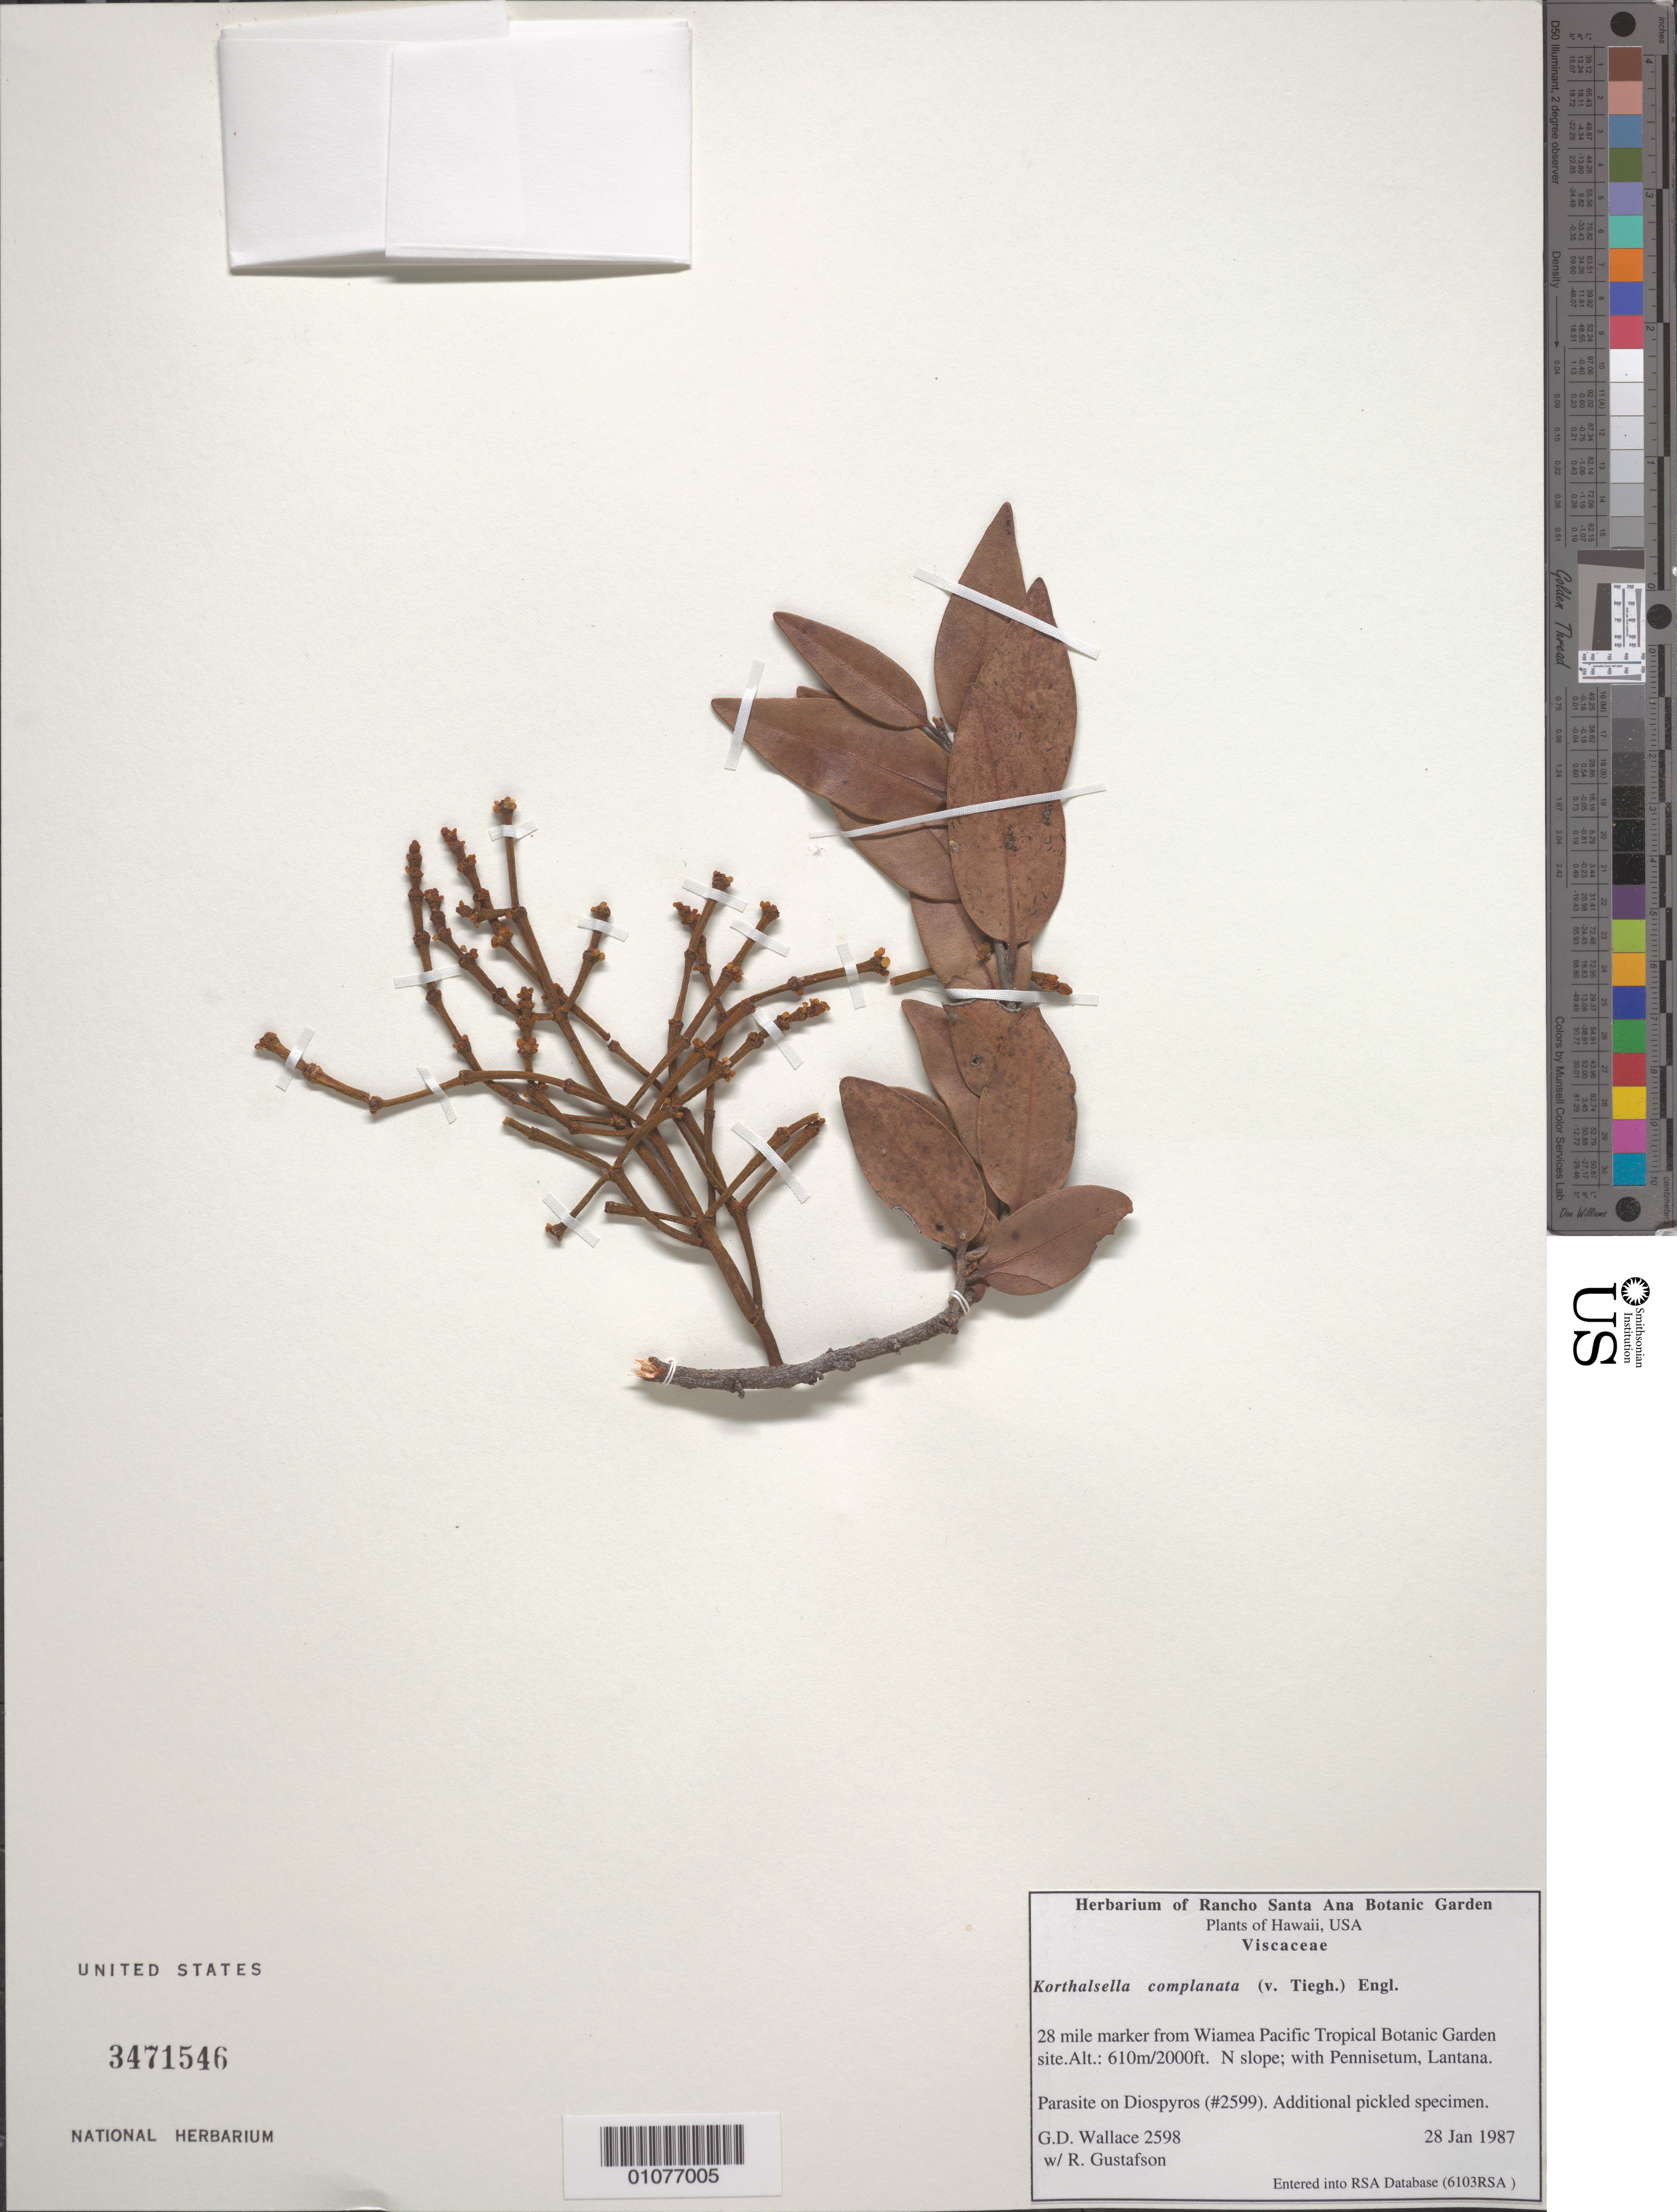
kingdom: Plantae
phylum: Tracheophyta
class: Magnoliopsida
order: Santalales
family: Viscaceae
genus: Korthalsella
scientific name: Korthalsella complanata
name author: (Tiegh.) Engl.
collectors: G. D. Wallace & R. Gustafson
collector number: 2598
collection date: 1987-01-28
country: United States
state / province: Hawaii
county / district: Kauai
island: Hawaii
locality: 28 mile marker from Waimea Pacific Tropical Botanical Garden site. N slope.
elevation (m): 610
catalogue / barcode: US 3471546